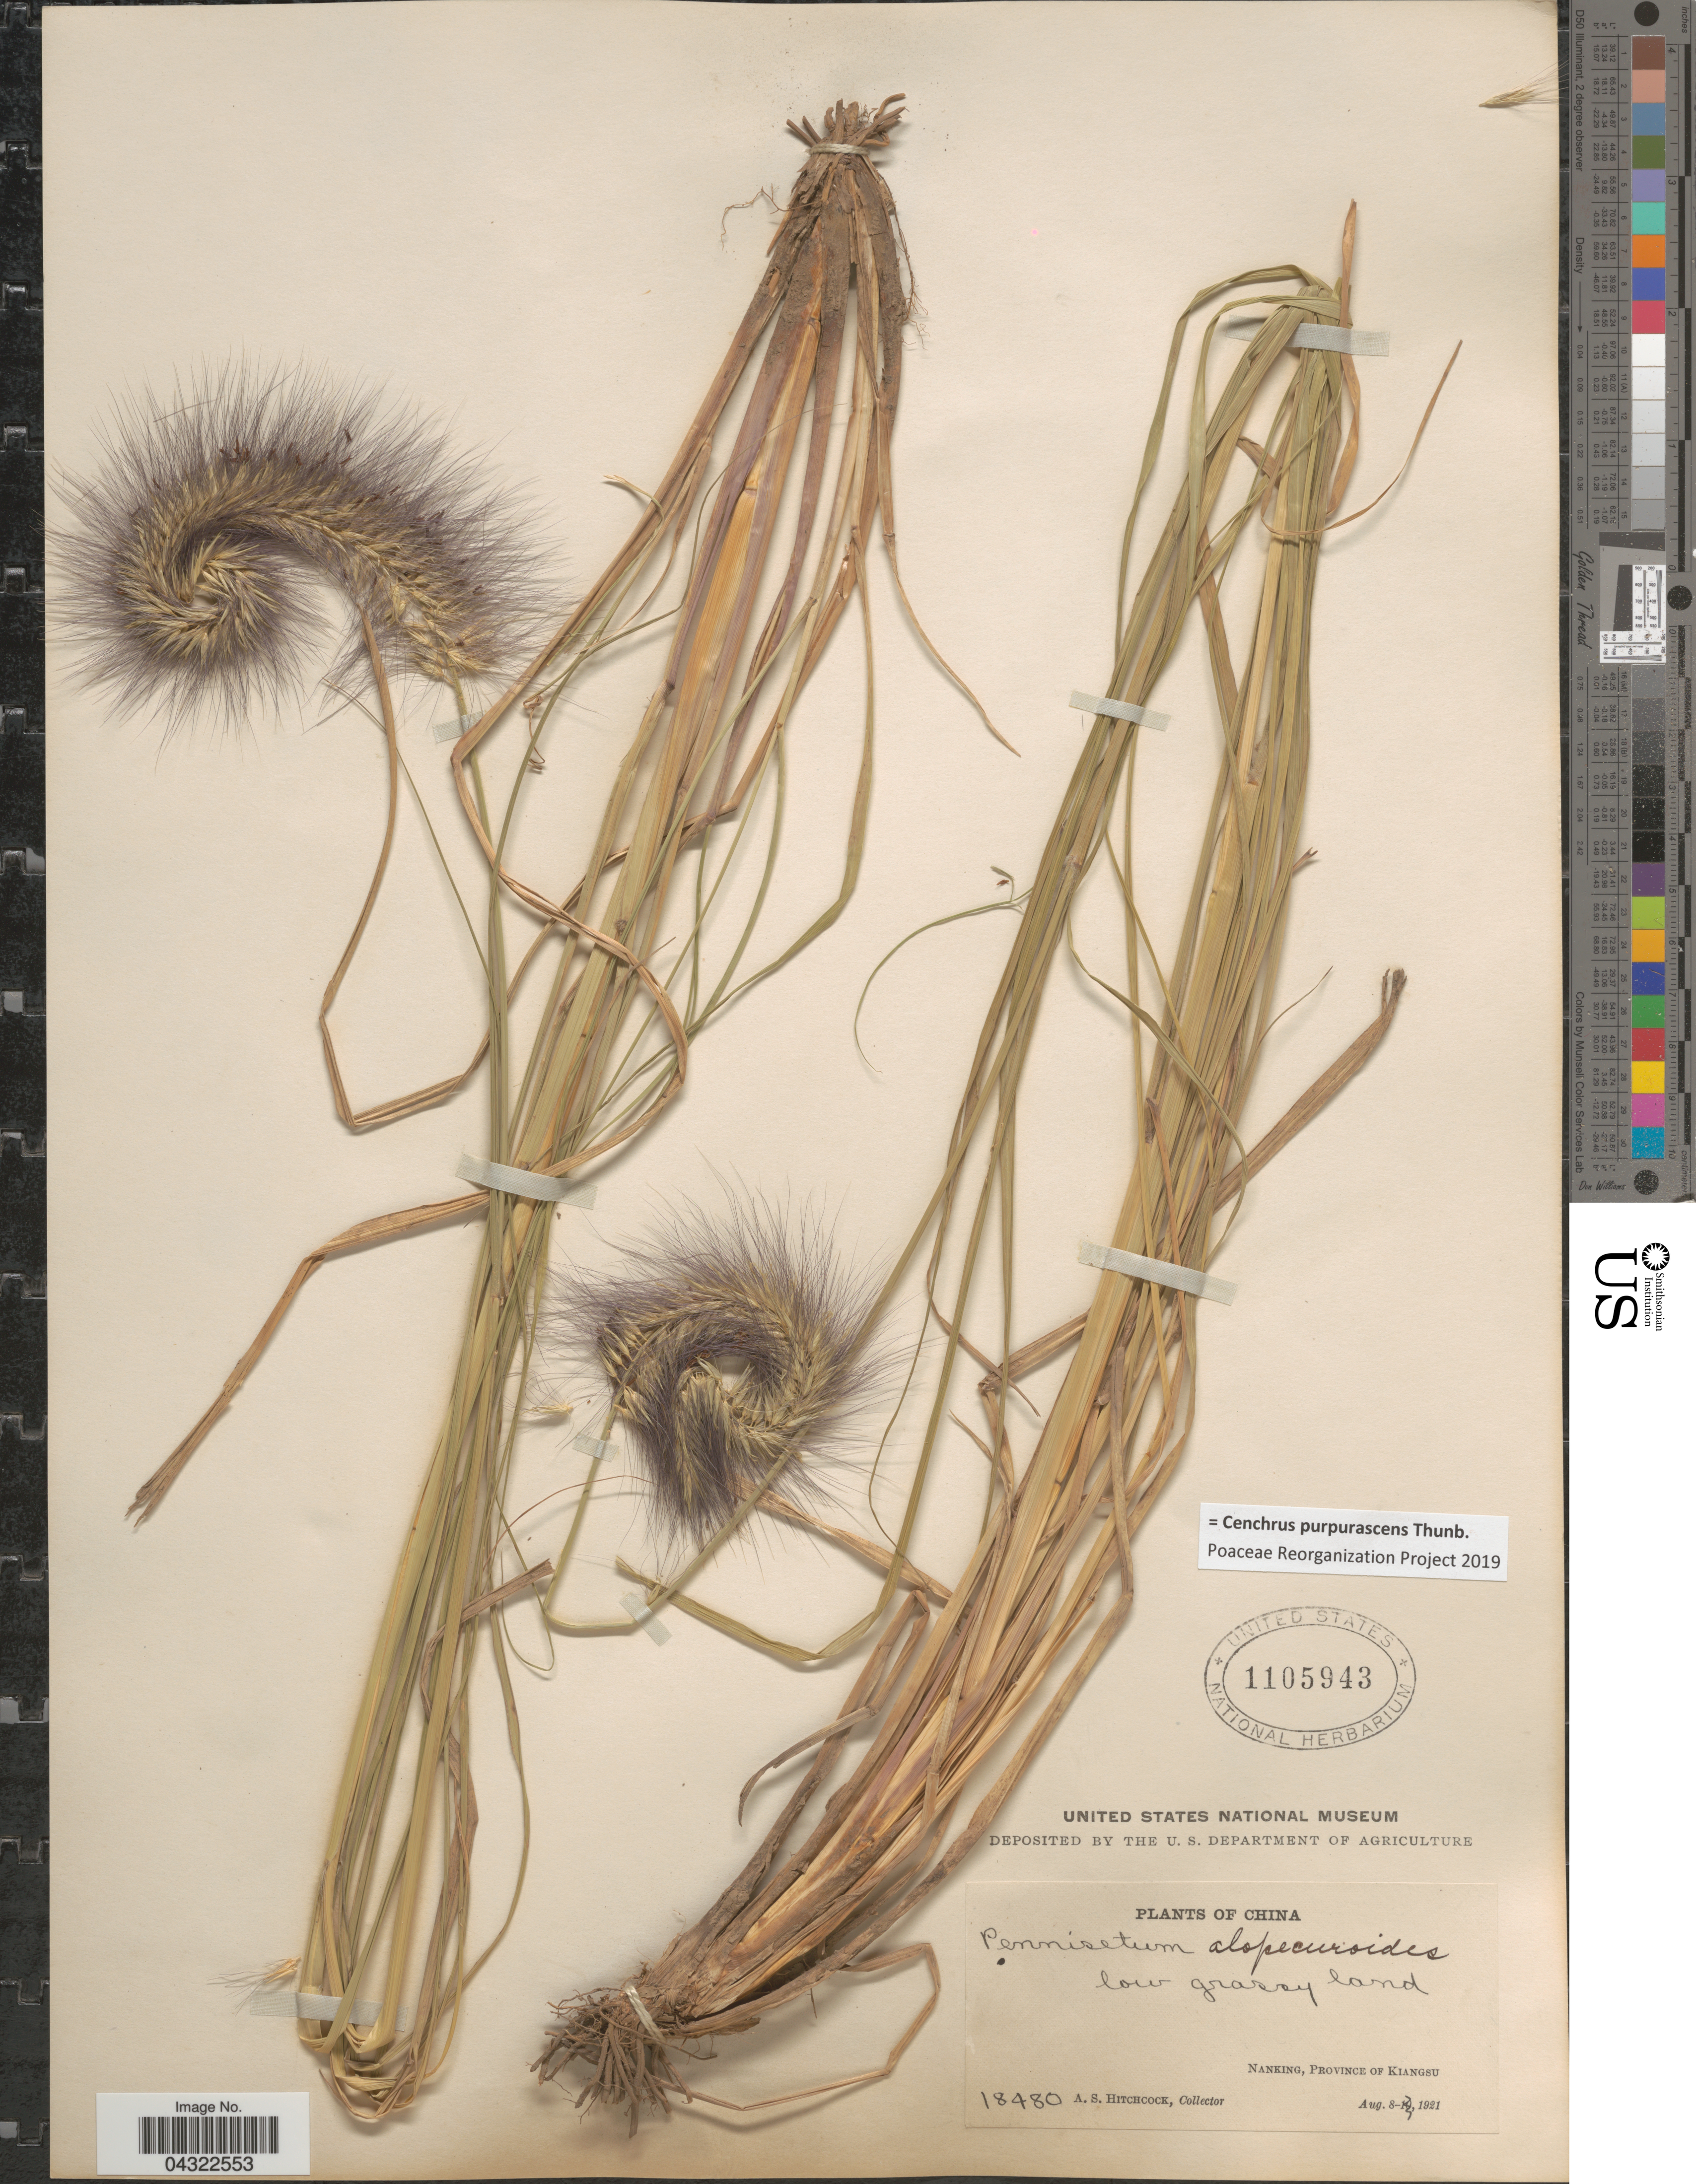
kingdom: Plantae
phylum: Tracheophyta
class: Liliopsida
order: Poales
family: Poaceae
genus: Cenchrus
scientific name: Cenchrus purpurascens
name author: Thunb.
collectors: A. S. Hitchcock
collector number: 18480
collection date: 1921-08-08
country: China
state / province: Jiangsu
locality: Nanking, Province Of Kiangsu.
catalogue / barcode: US 1105943